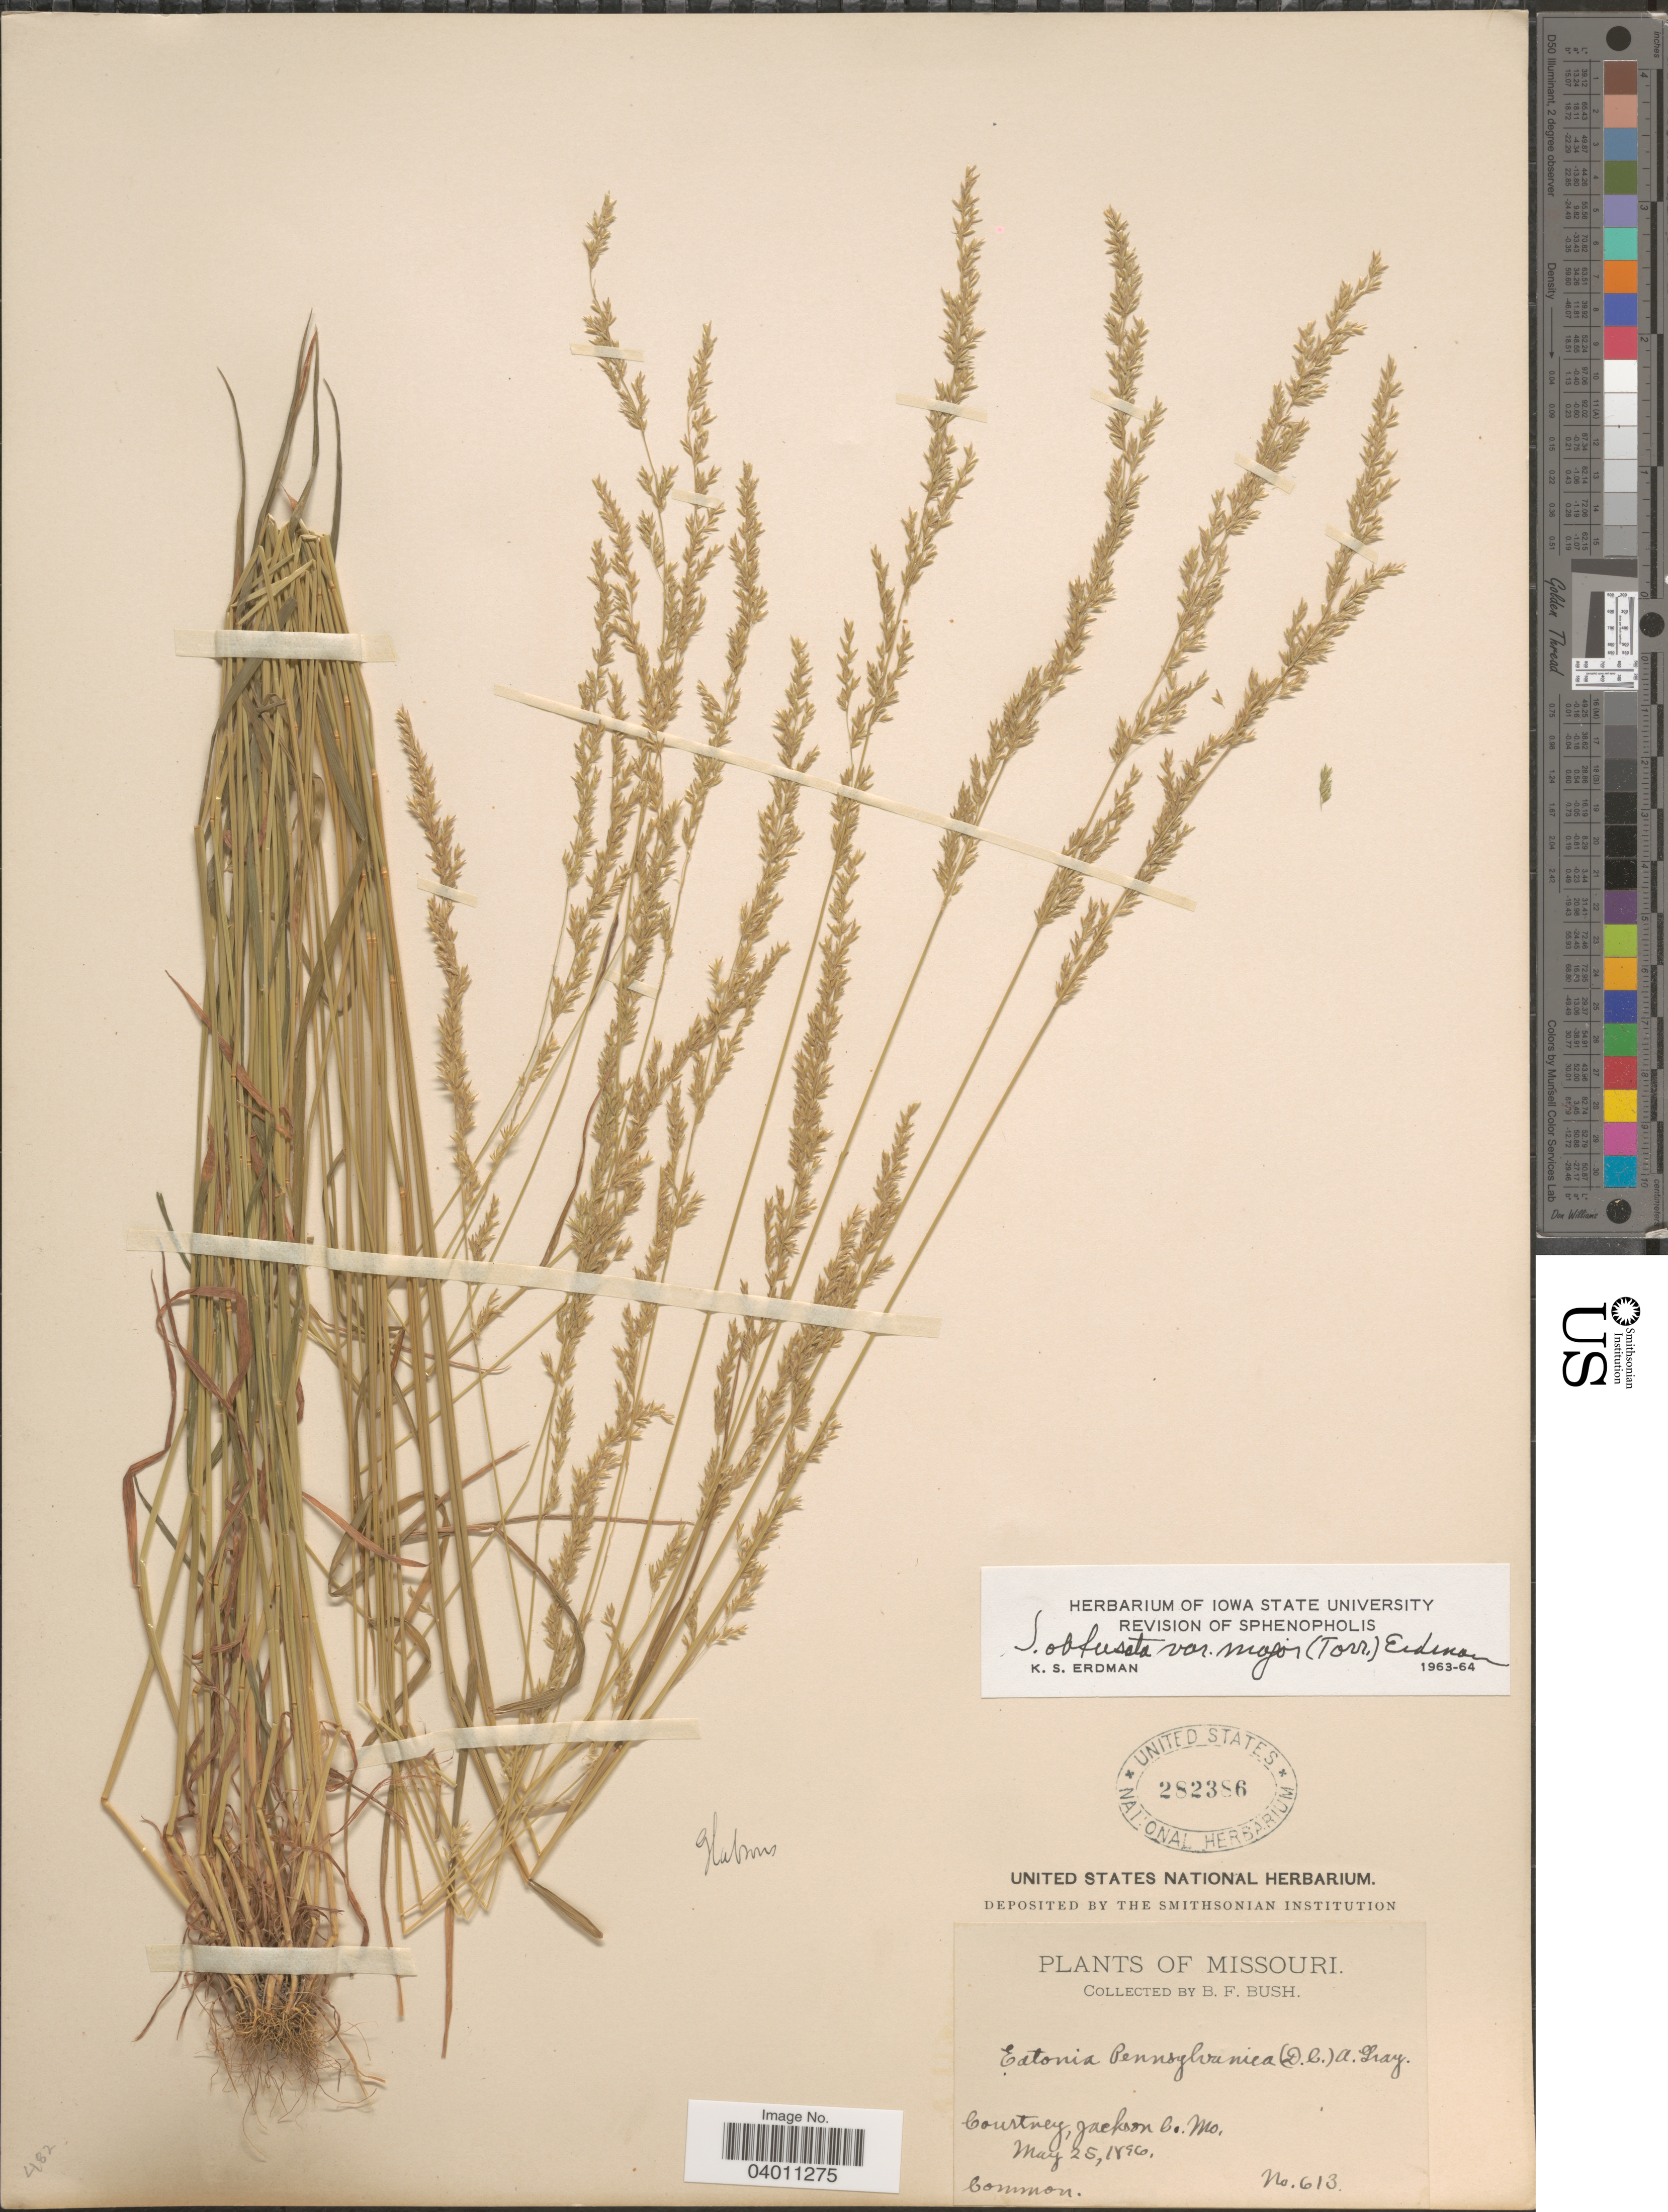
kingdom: Plantae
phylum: Tracheophyta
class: Liliopsida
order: Poales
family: Poaceae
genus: Sphenopholis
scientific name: Sphenopholis intermedia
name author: (Rydb.) Rydb.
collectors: B. F. Bush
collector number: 613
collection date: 1896-05-25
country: United States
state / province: Missouri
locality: Courtney, Jackson Co.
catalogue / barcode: US 282386